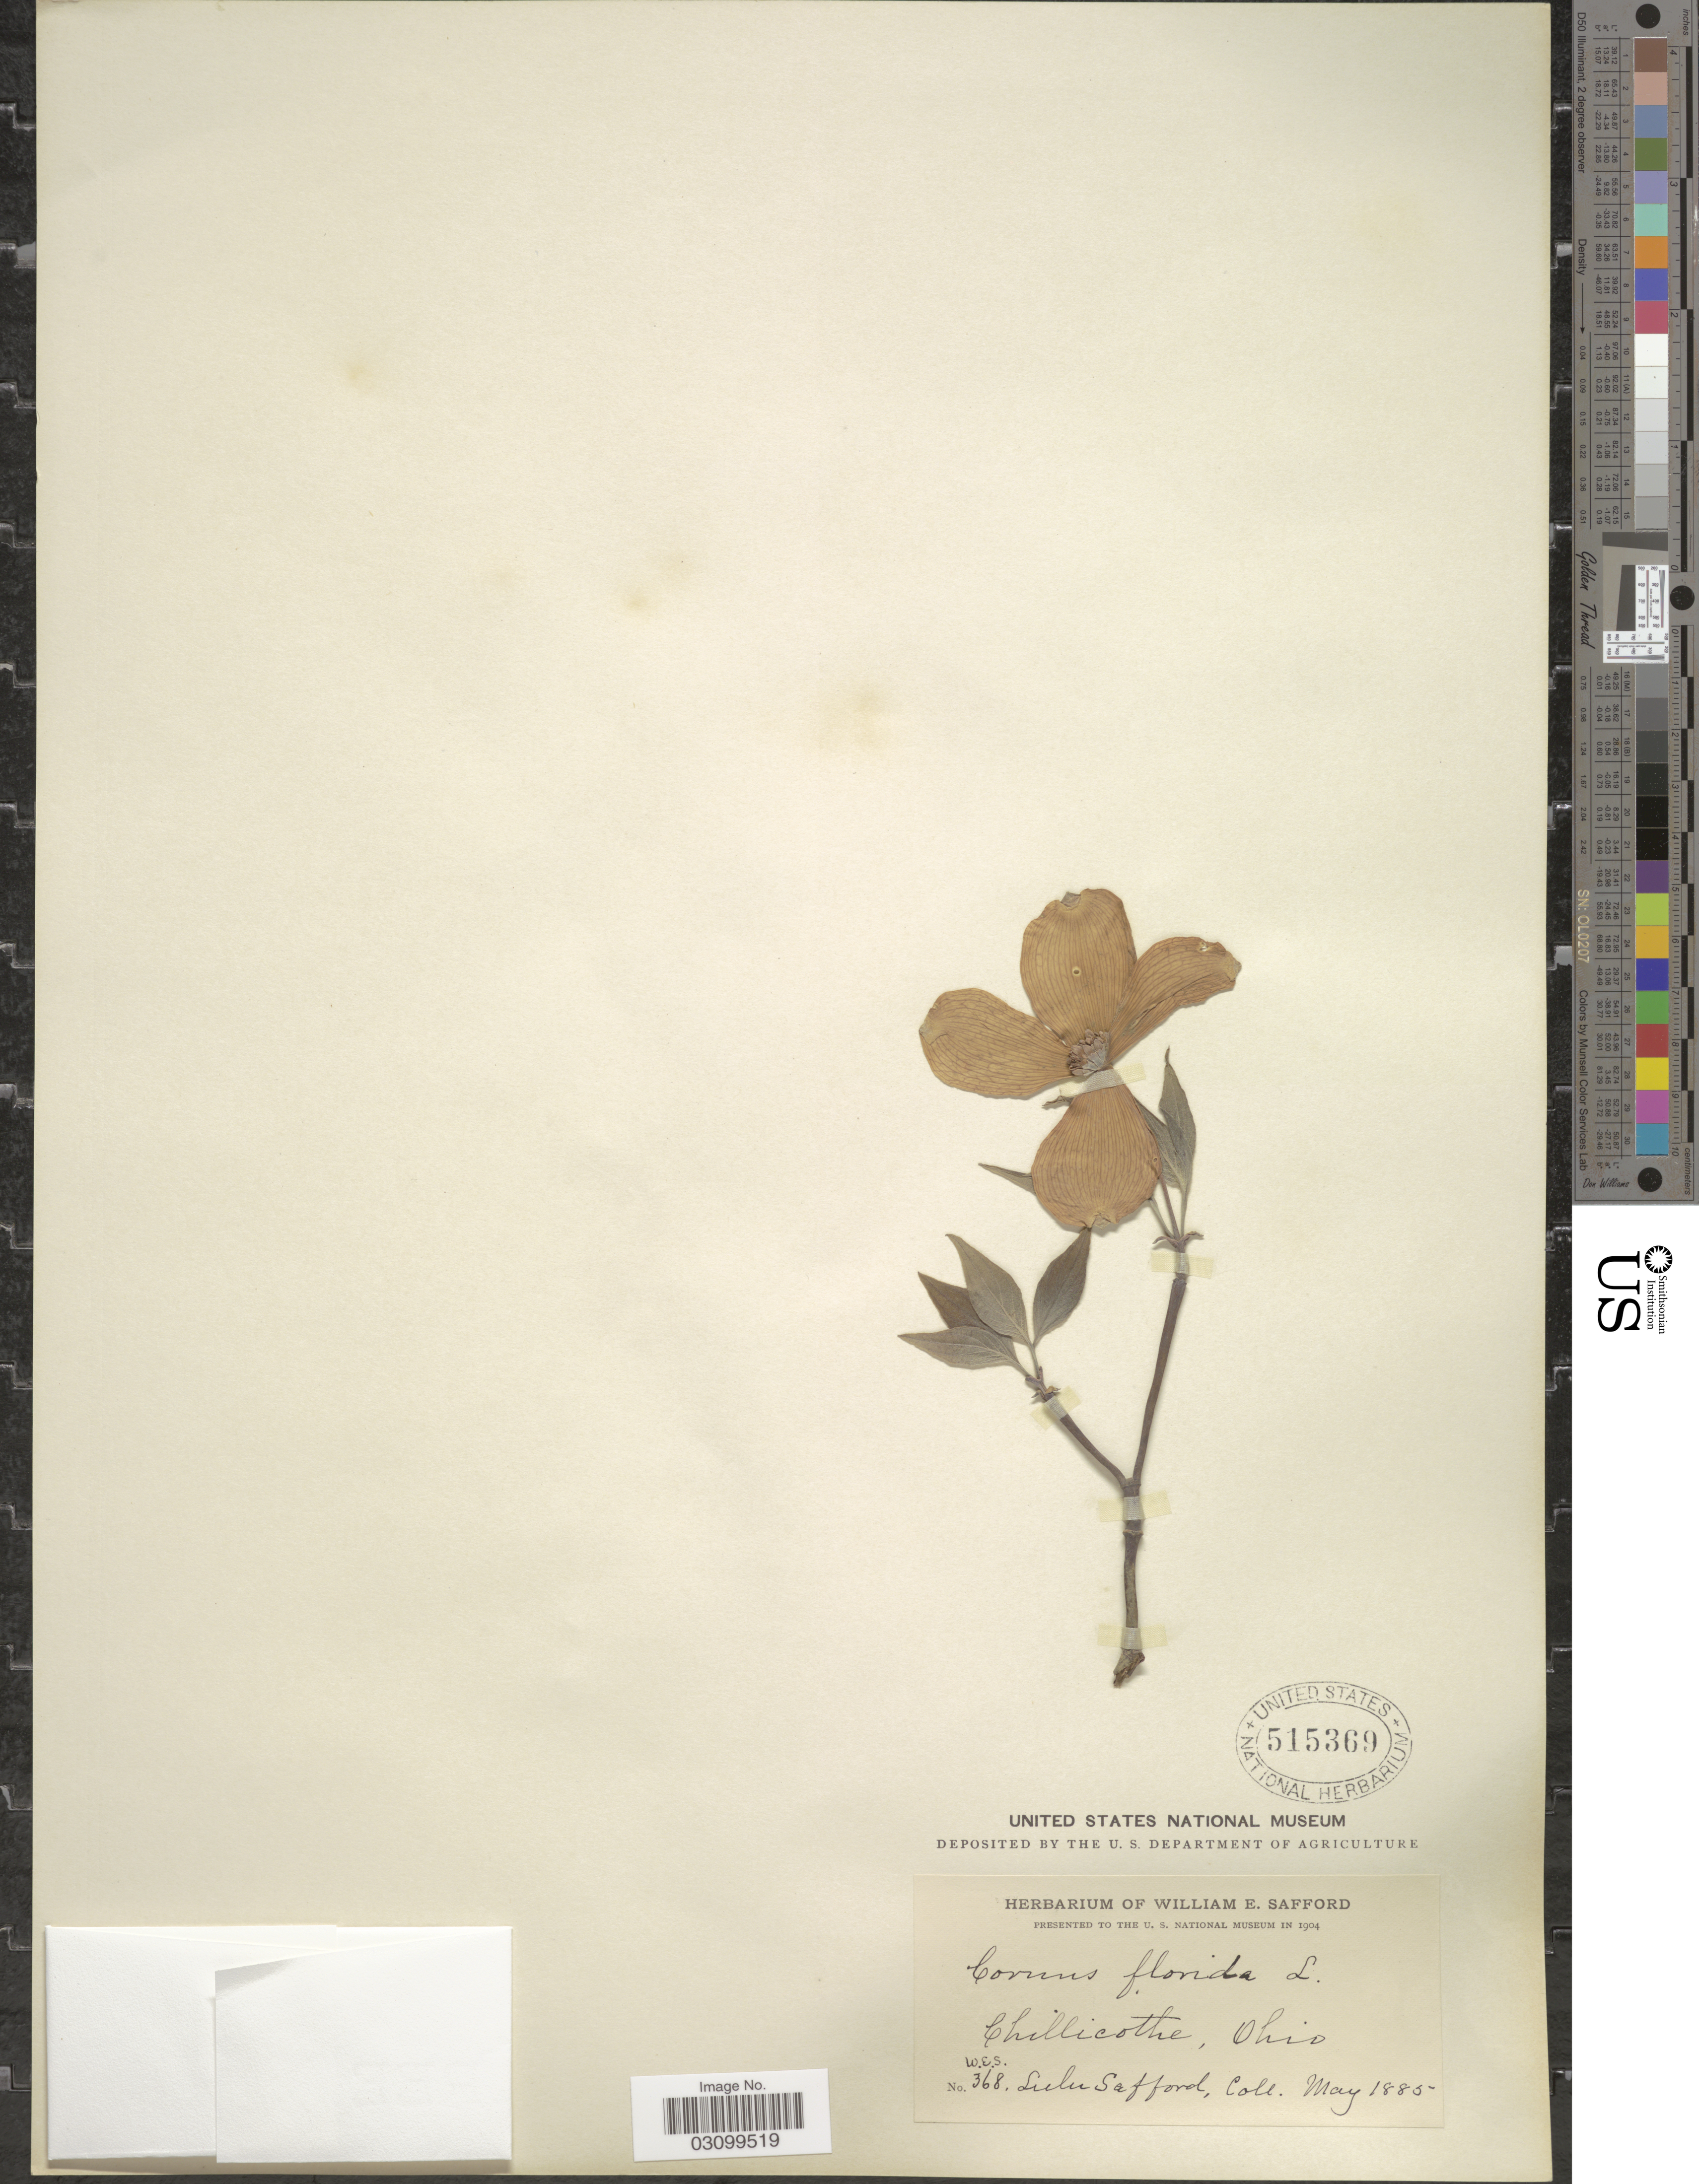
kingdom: Plantae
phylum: Tracheophyta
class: Magnoliopsida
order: Cornales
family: Cornaceae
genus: Cornus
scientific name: Cornus florida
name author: L.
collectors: L. Safford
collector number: W.E.S.368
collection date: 1885-05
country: United States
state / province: Ohio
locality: Chillicothe.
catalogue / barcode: US 515369